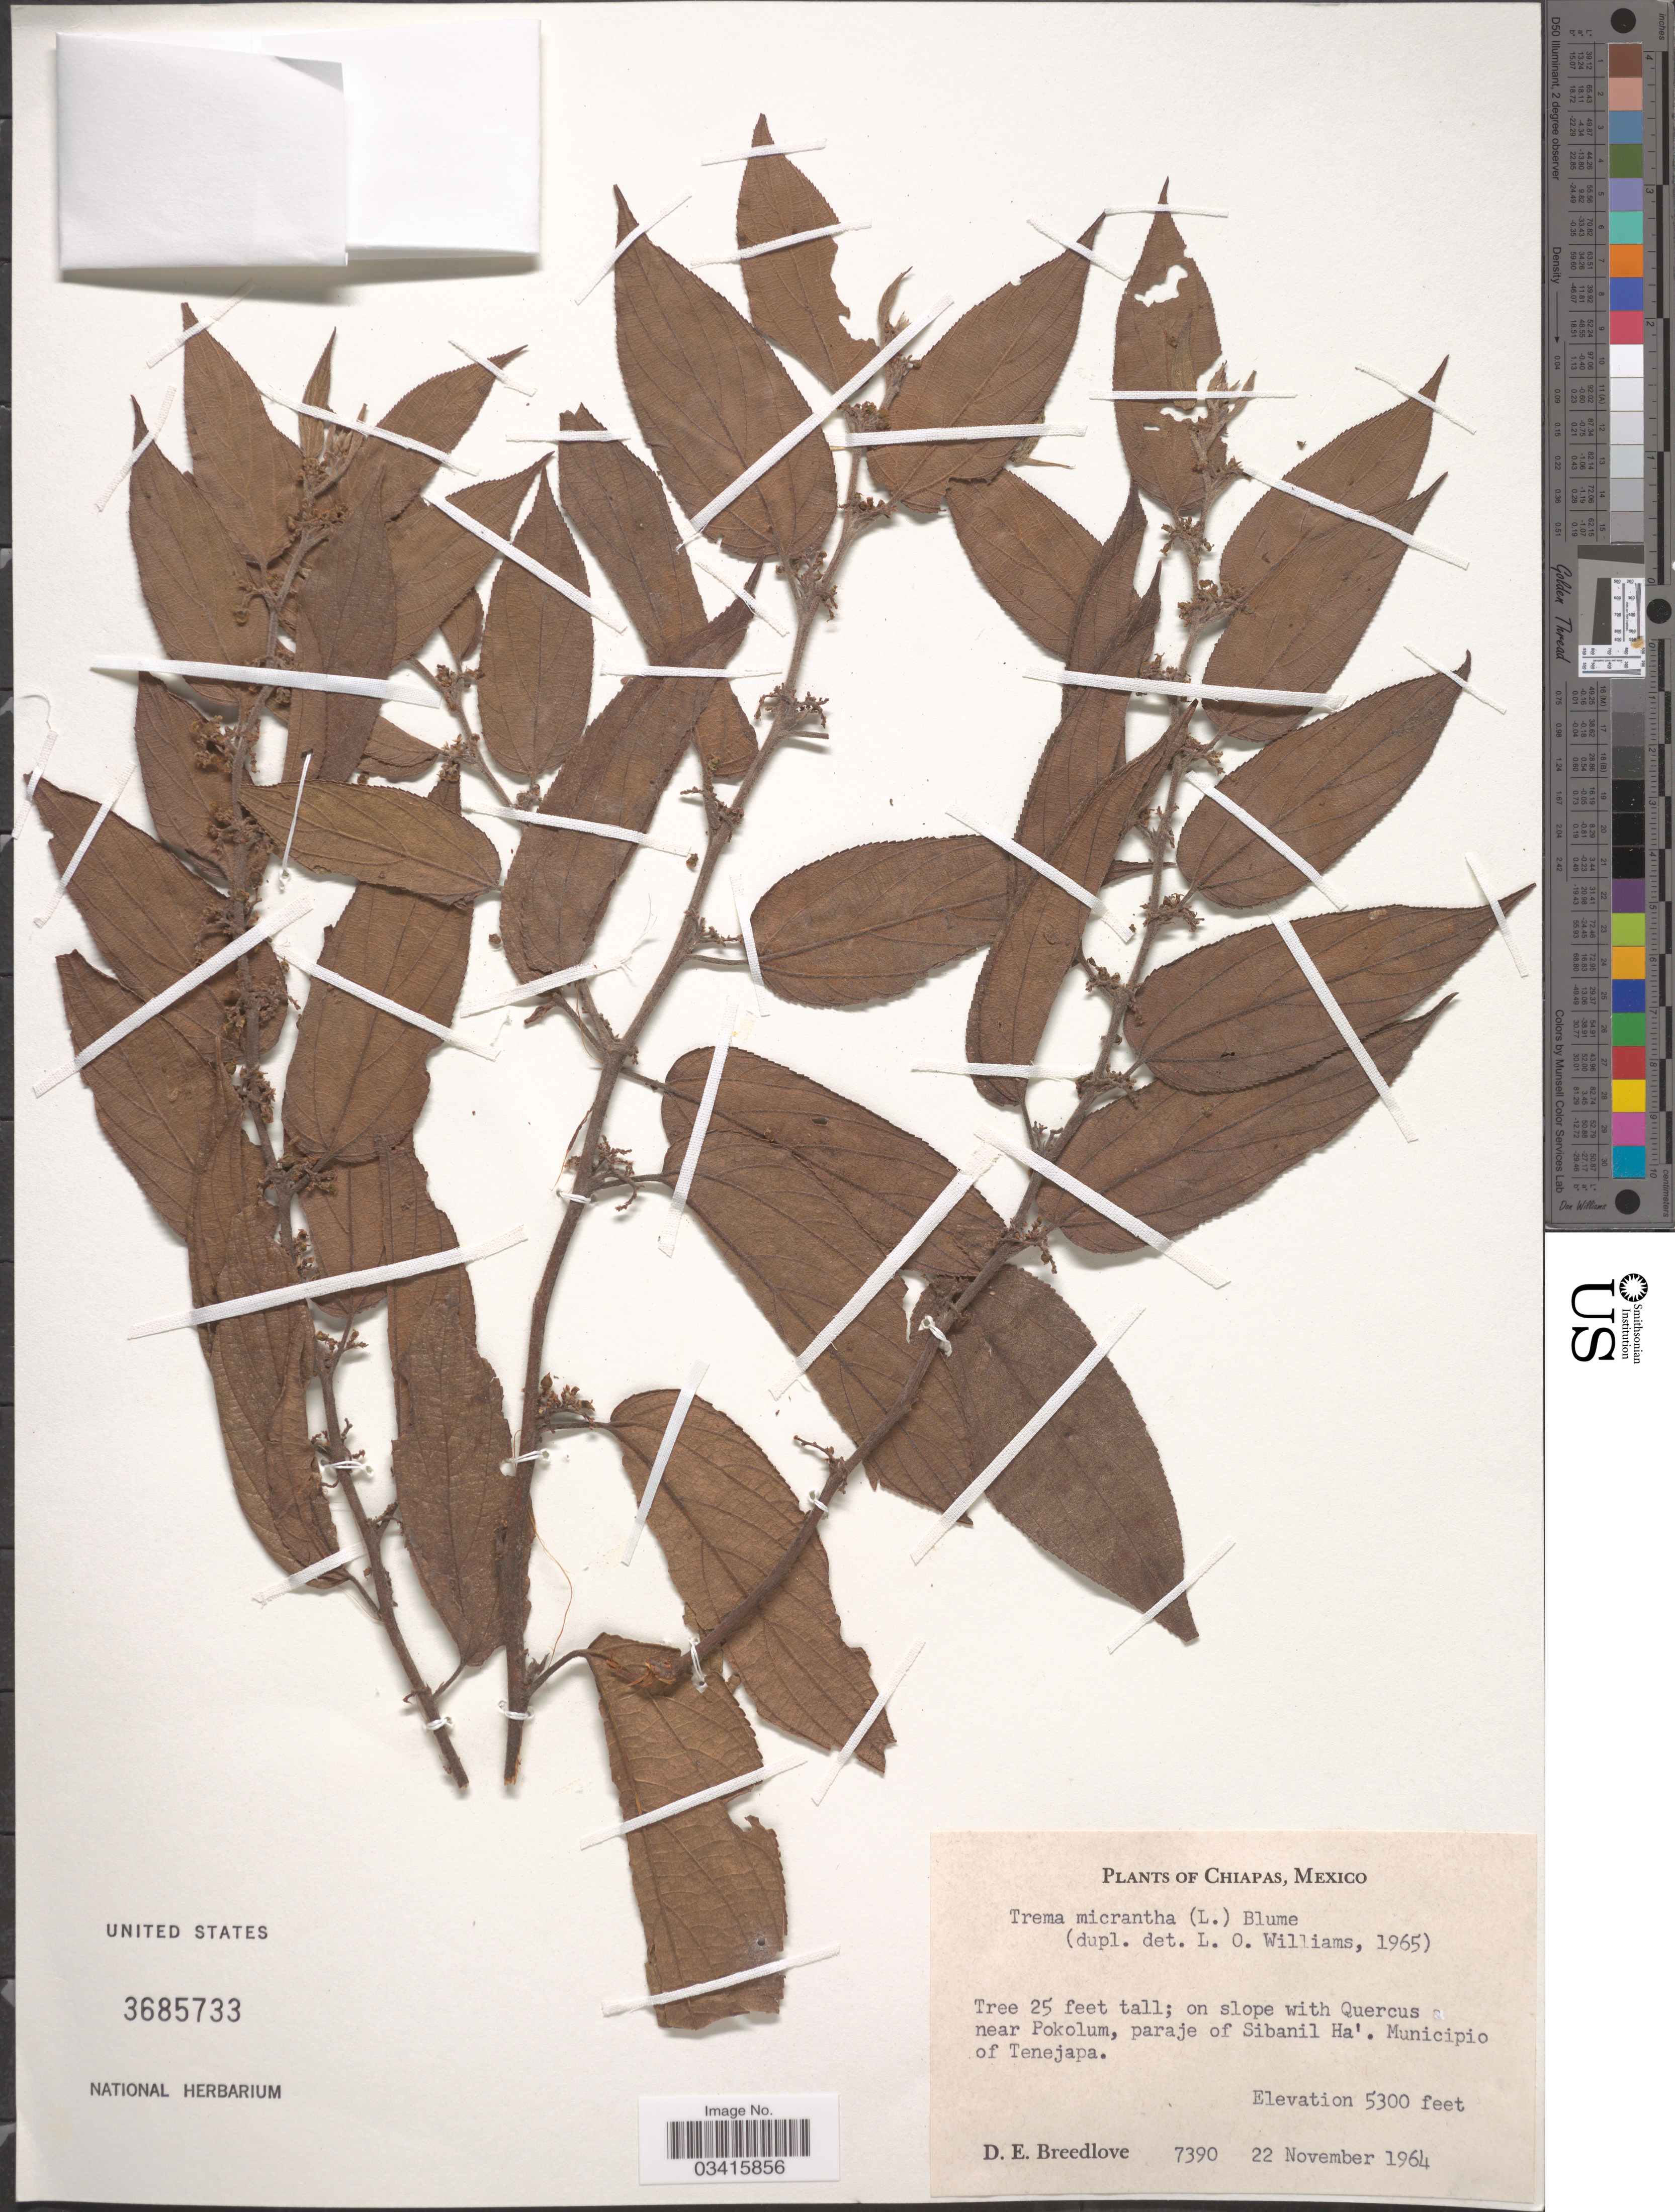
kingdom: Plantae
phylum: Tracheophyta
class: Magnoliopsida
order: Rosales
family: Cannabaceae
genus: Trema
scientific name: Trema micranthum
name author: (L.) Blume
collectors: D. E. Breedlove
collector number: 7390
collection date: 1964-11-22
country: Mexico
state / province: Chiapas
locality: Near Pokolum, paraje of Sibanil Ha'. Municipio of Tenejapa.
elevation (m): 1615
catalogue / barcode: US 3685733